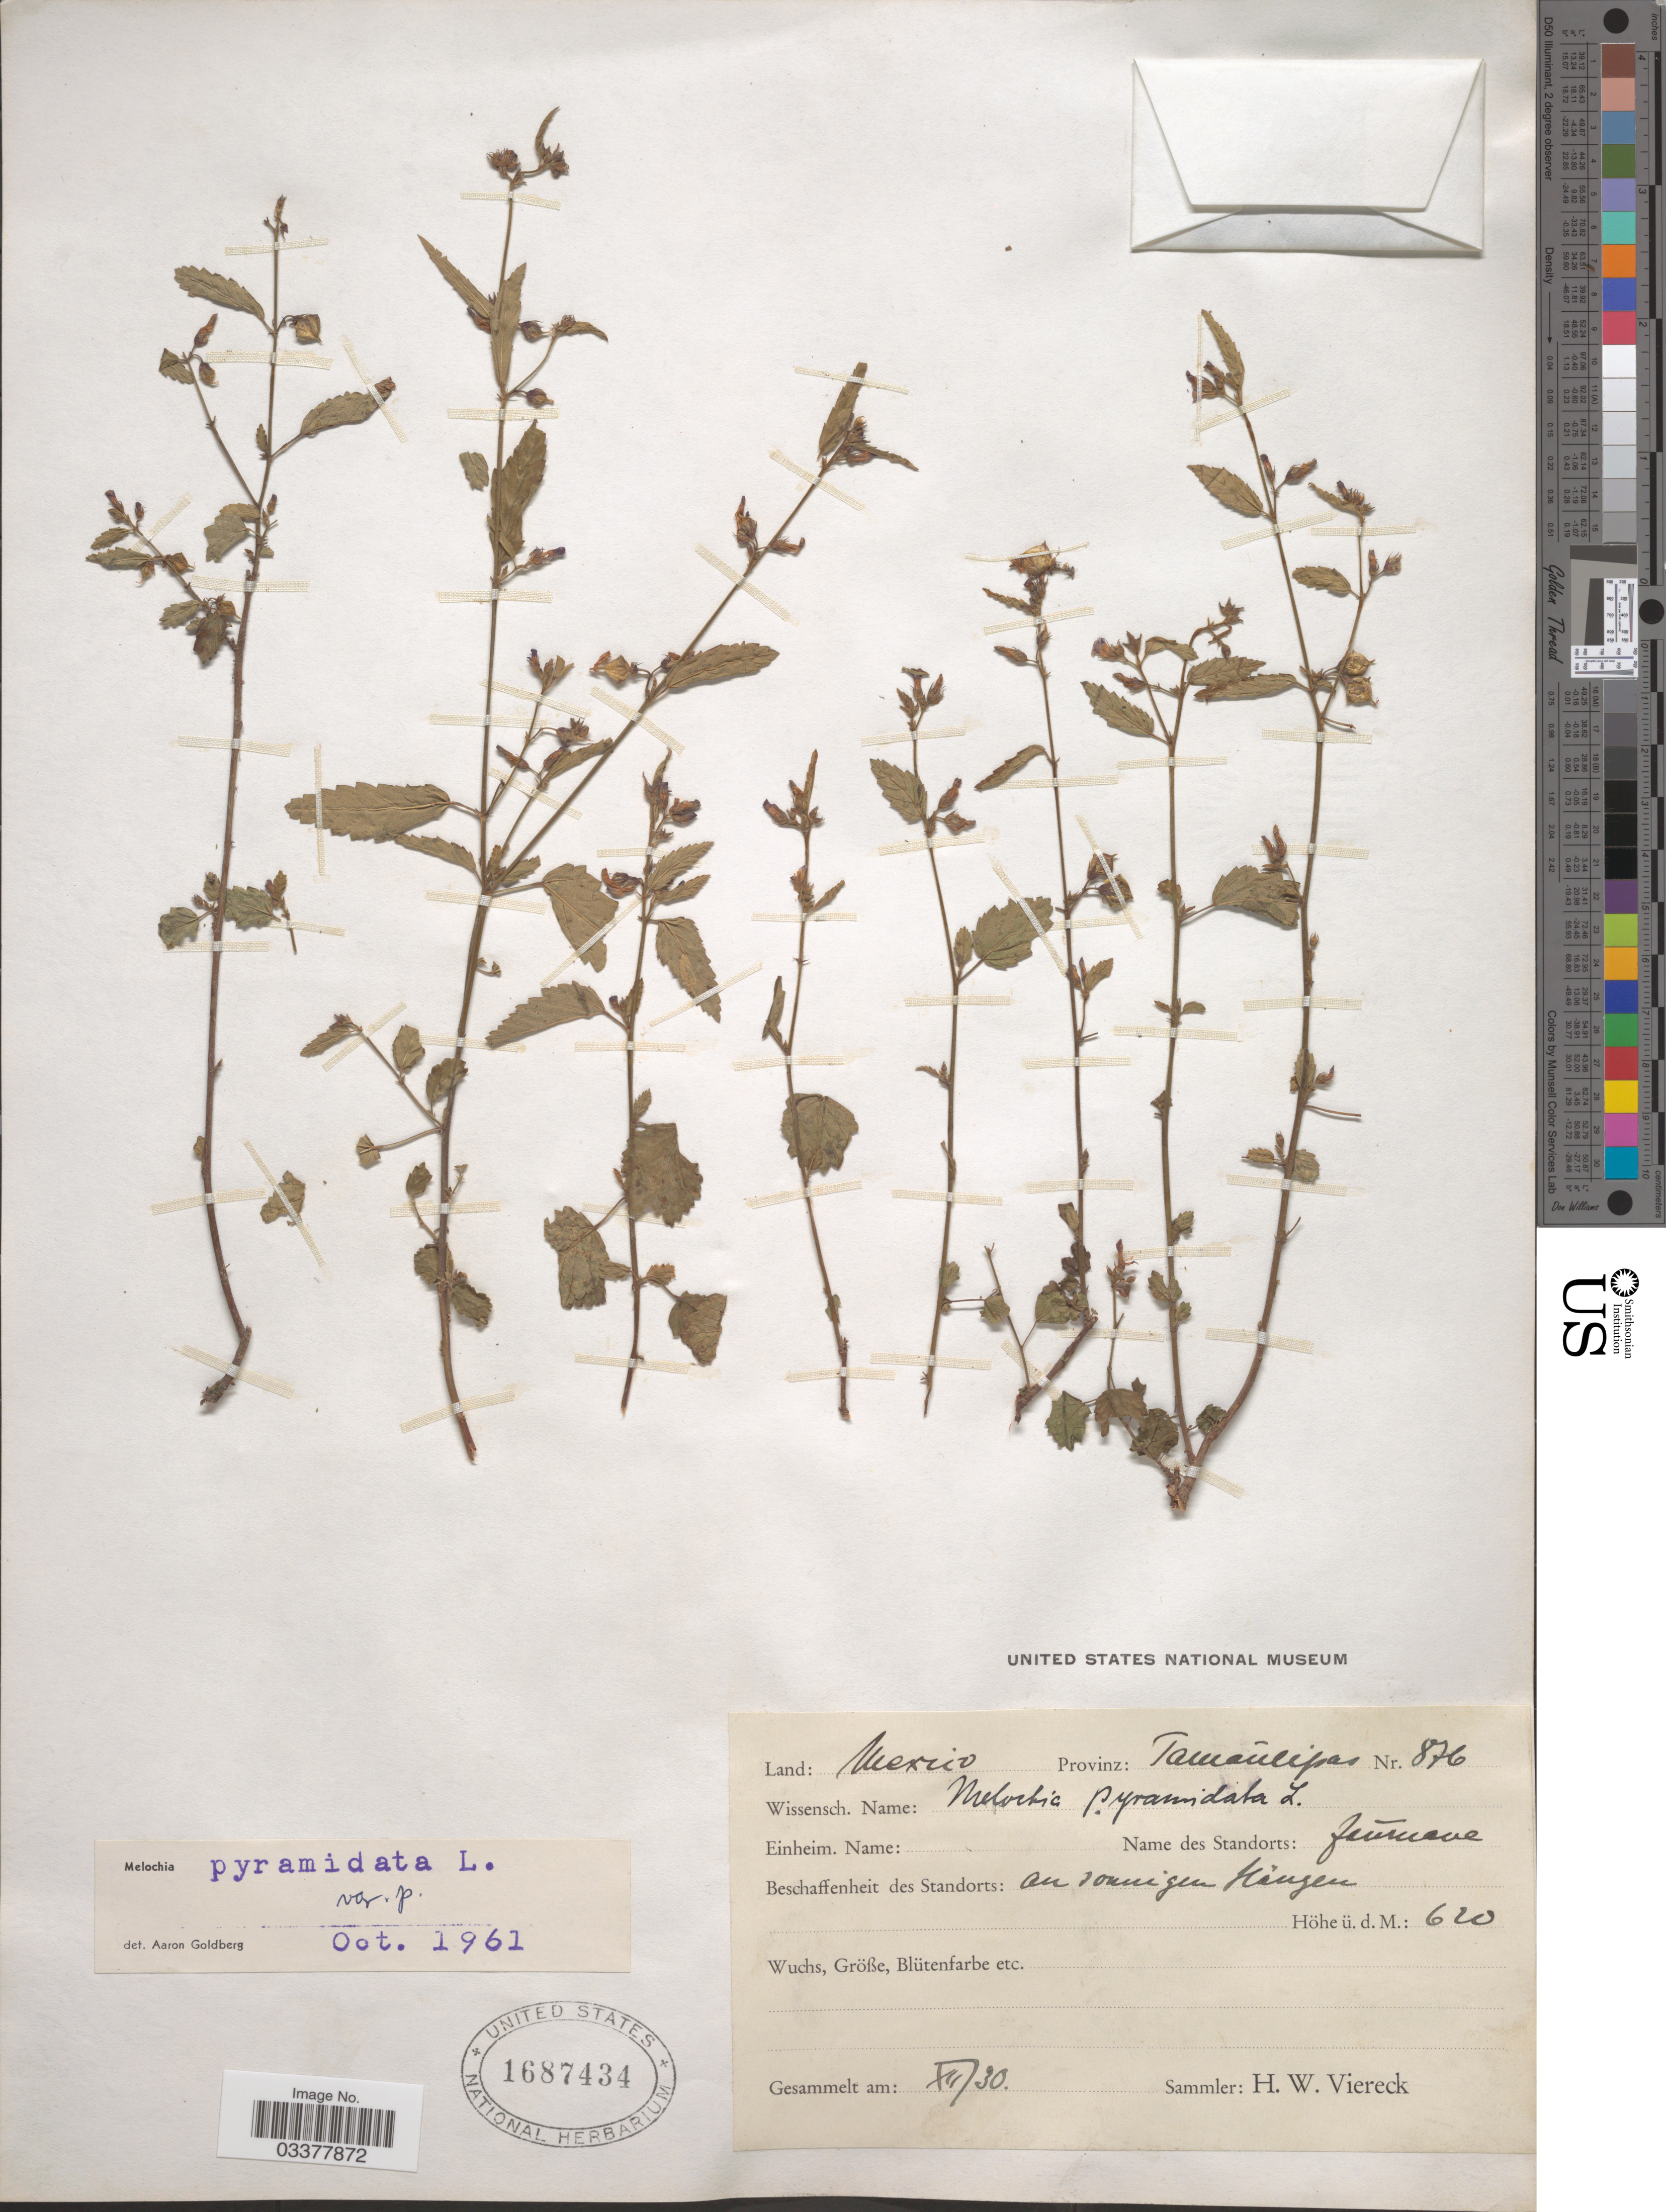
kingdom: Plantae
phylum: Tracheophyta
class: Magnoliopsida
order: Malvales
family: Malvaceae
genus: Melochia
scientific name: Melochia pyramidata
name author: L.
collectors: H. W. Viereck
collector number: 876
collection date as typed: Transcribed d/m/y: /12/30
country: Mexico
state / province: Tamaulipas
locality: An sonnigen Hangen. Jaumave.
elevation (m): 620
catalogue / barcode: US 1687434